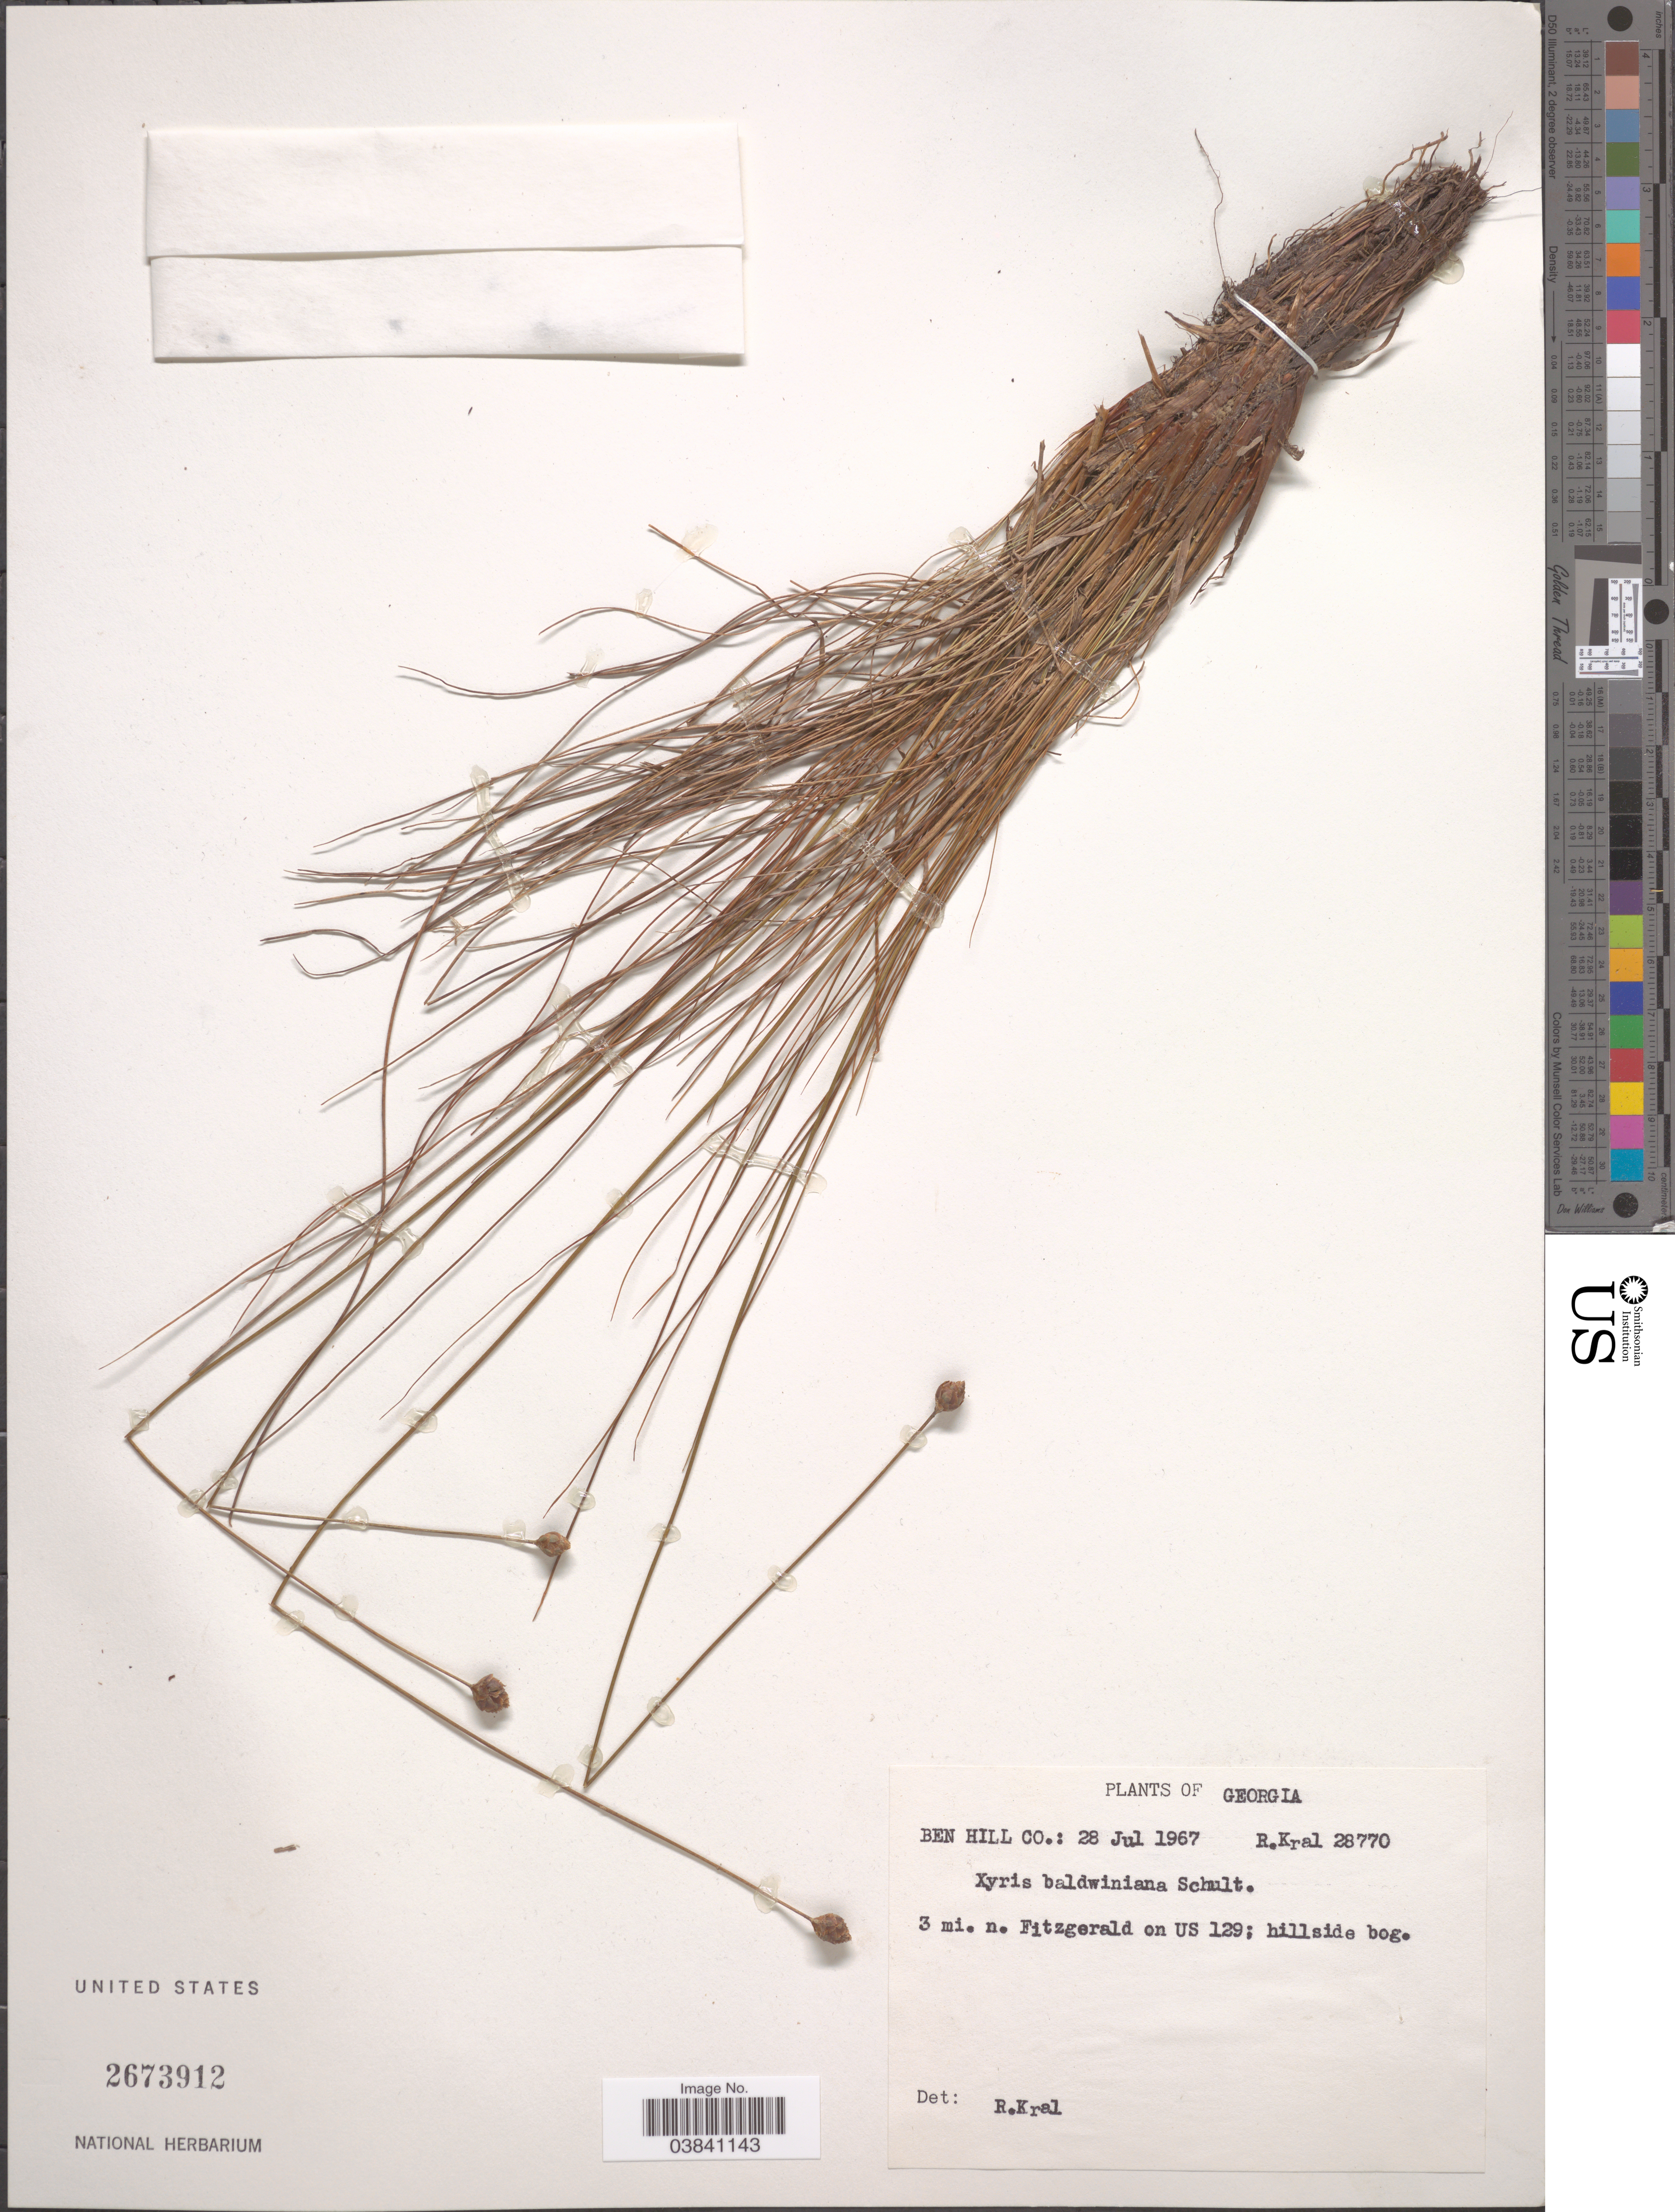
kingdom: Plantae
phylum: Tracheophyta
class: Liliopsida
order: Poales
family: Xyridaceae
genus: Xyris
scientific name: Xyris baldwiniana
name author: Schult.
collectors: R. Kral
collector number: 28770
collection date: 1967-07-28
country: United States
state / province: Georgia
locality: Ben Hill Co.: 3 mi. n. Fitzgerald on US 129.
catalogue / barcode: US 2673912